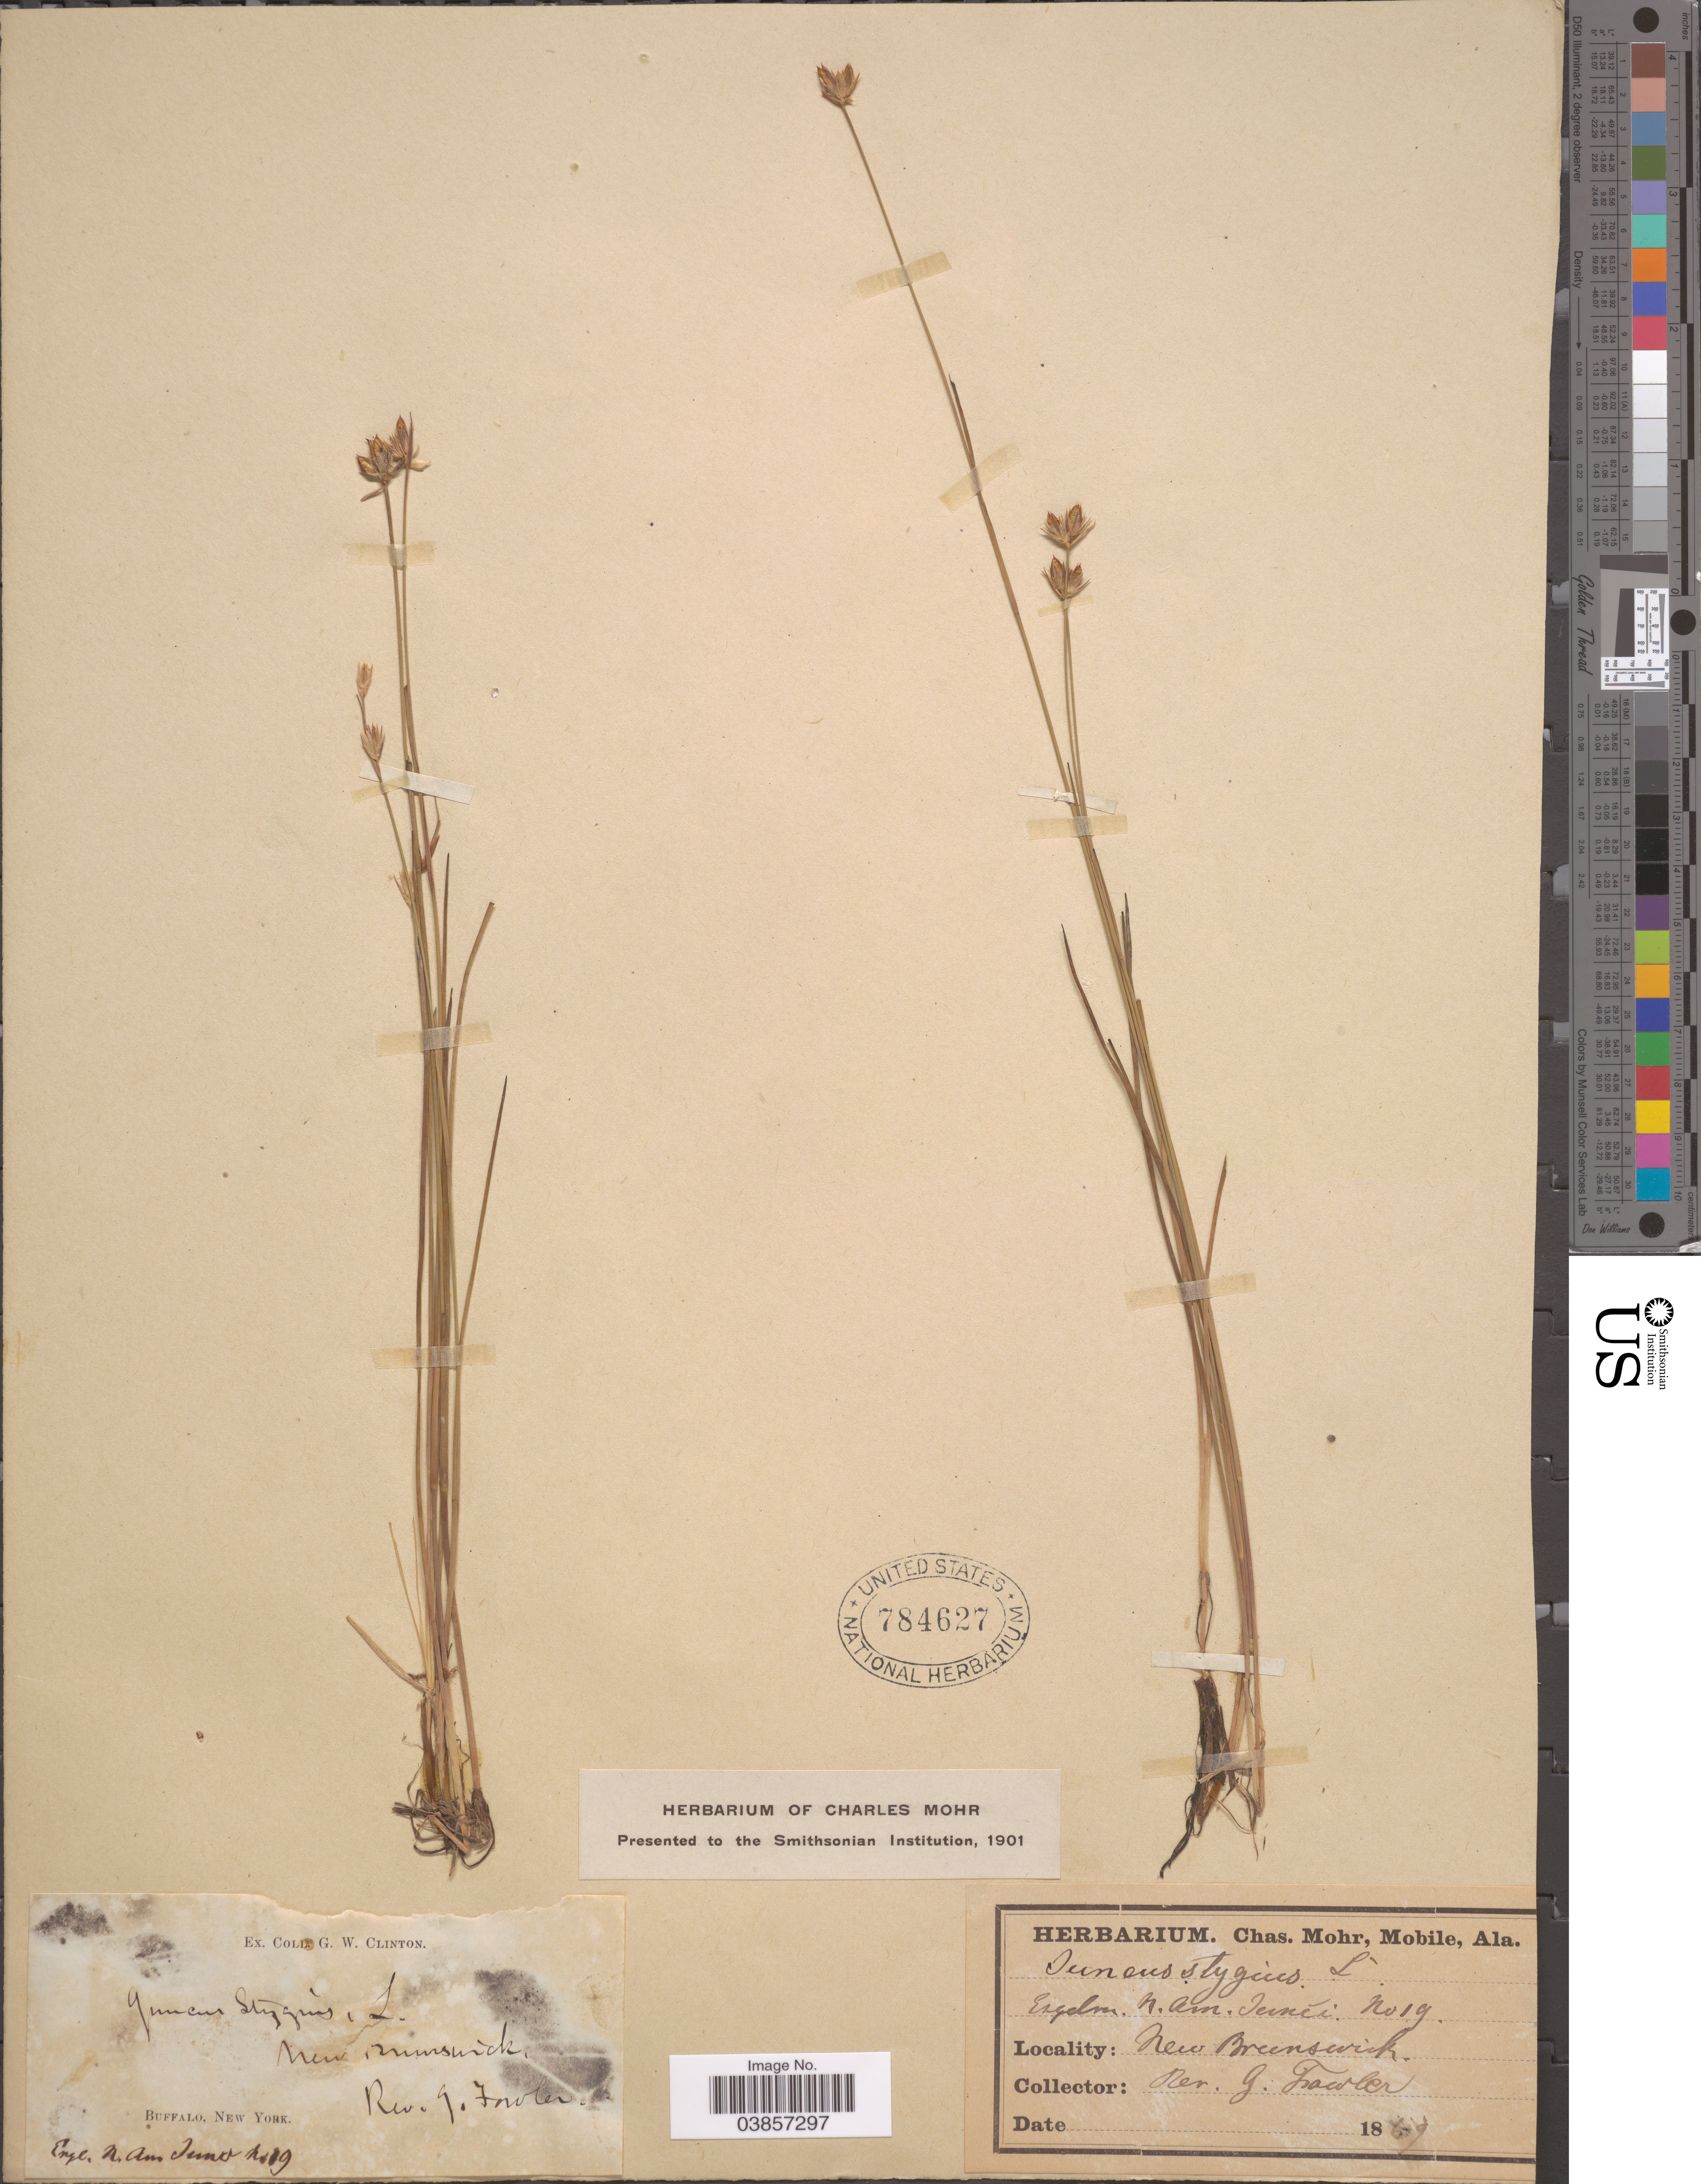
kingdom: Plantae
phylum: Tracheophyta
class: Liliopsida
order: Poales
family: Juncaceae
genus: Juncus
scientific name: Juncus stygius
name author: L.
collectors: G. Fowler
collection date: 1869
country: Canada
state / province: New Brunswick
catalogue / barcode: US 784627-2